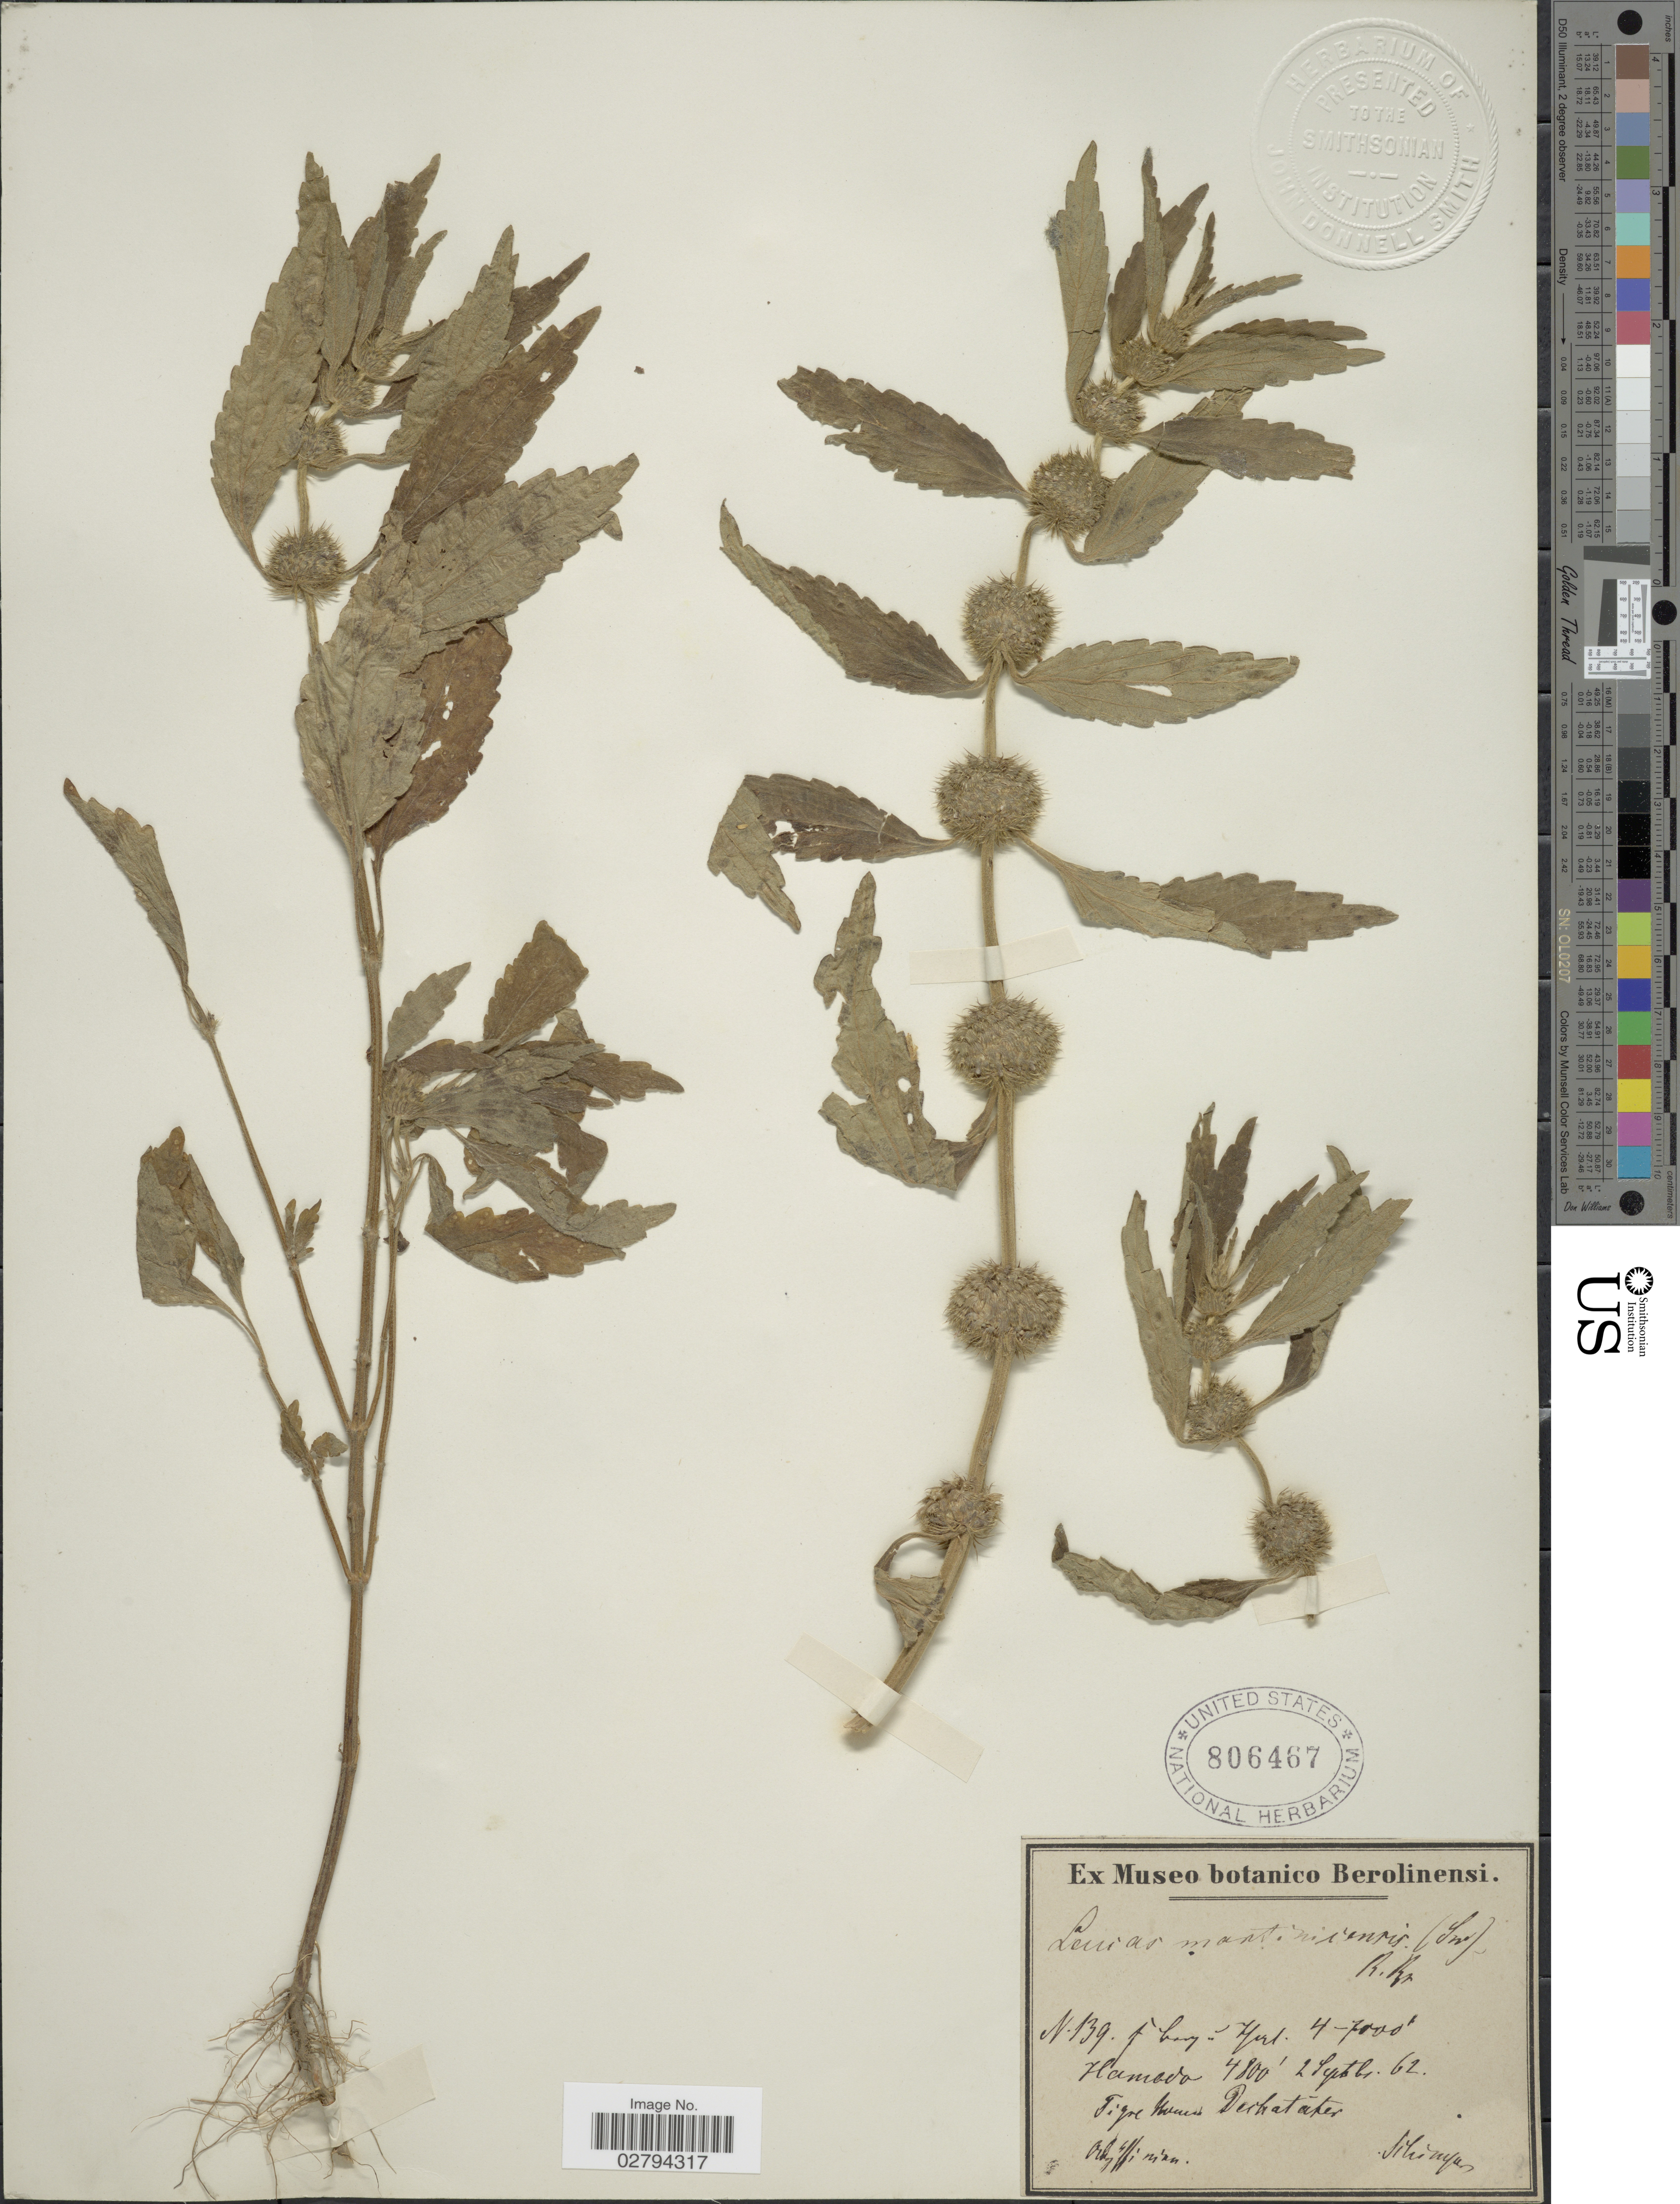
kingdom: Plantae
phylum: Tracheophyta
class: Magnoliopsida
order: Lamiales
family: Lamiaceae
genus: Leucas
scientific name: Leucas martinicensis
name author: (Jacq.) R. Br.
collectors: -. Schimper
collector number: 139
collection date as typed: Transcribed d/m/y: 2/9/62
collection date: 1862-09-02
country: Ethiopia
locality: Hamada... Tigre... muide Derhatater [interpreted]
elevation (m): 1463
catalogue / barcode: US 806467